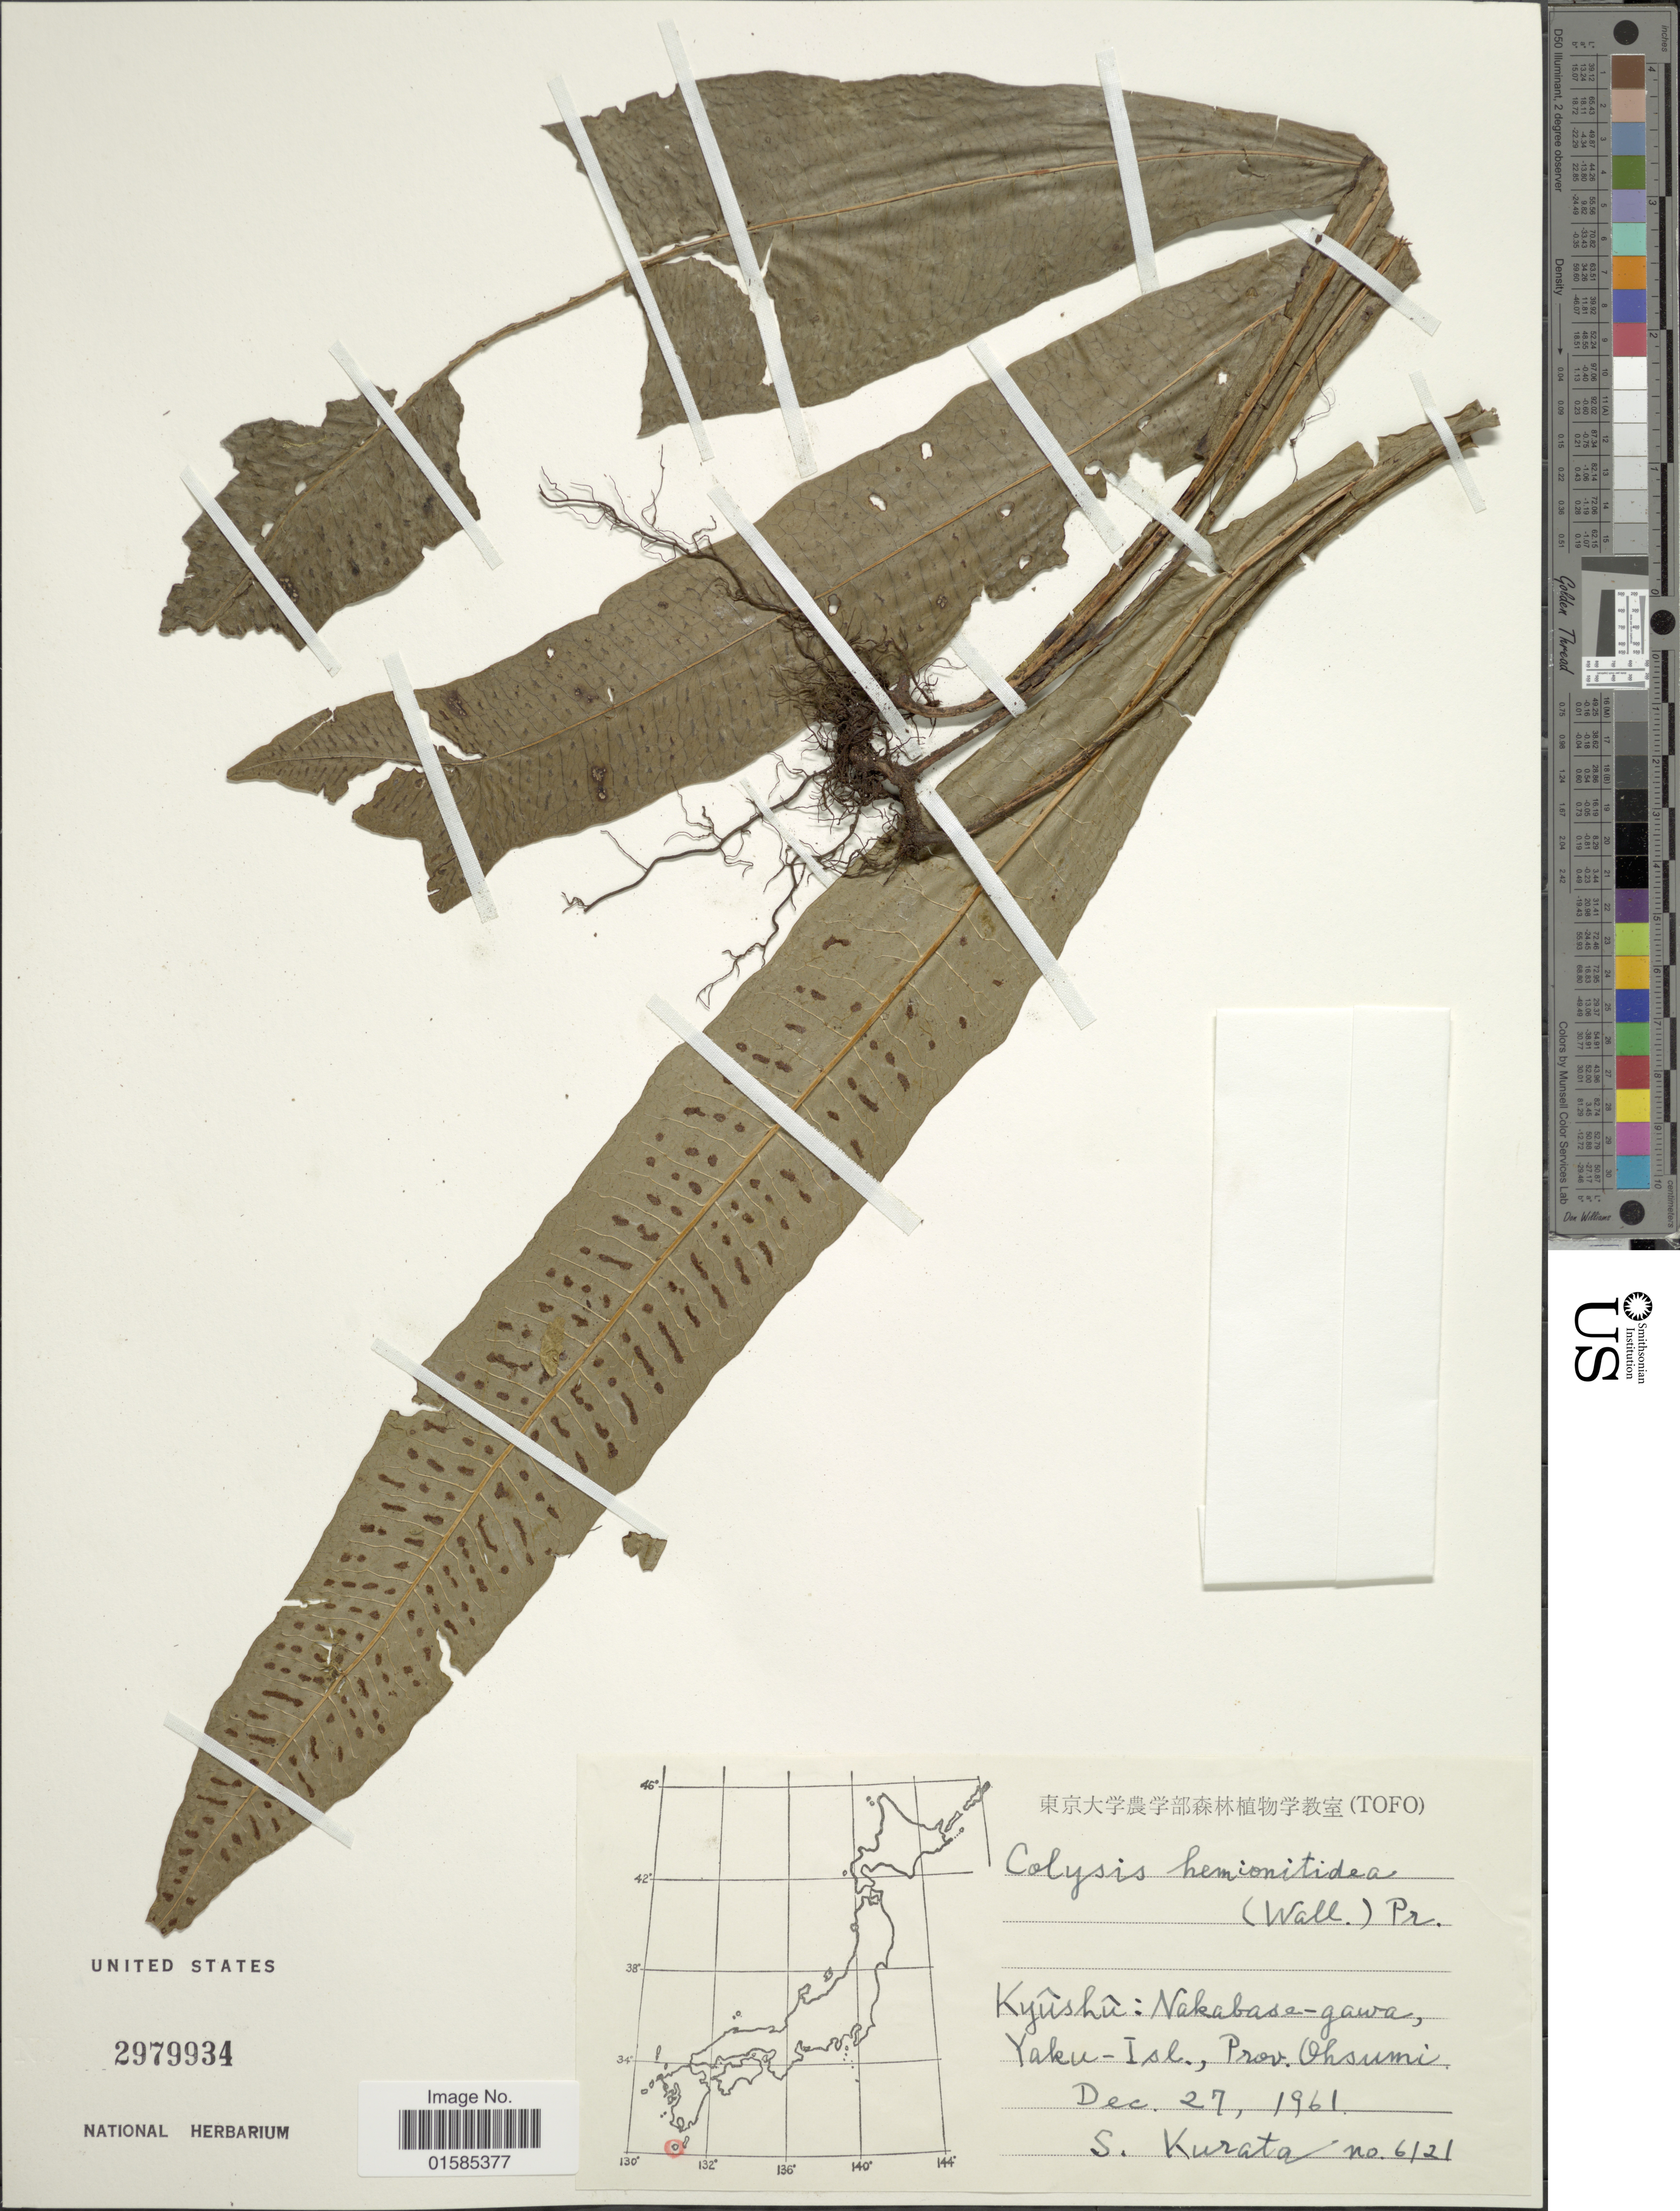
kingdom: Plantae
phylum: Tracheophyta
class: Polypodiopsida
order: Polypodiales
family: Polypodiaceae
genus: Leptochilus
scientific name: Leptochilus hemionitideus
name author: (C. Presl) Noot.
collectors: Sa. Kurata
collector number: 6121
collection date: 1961-12-27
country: Japan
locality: Kyushu: Nakabase -gawa, Yaku-Sil. Prov. Ohsumi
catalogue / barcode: US 2979934